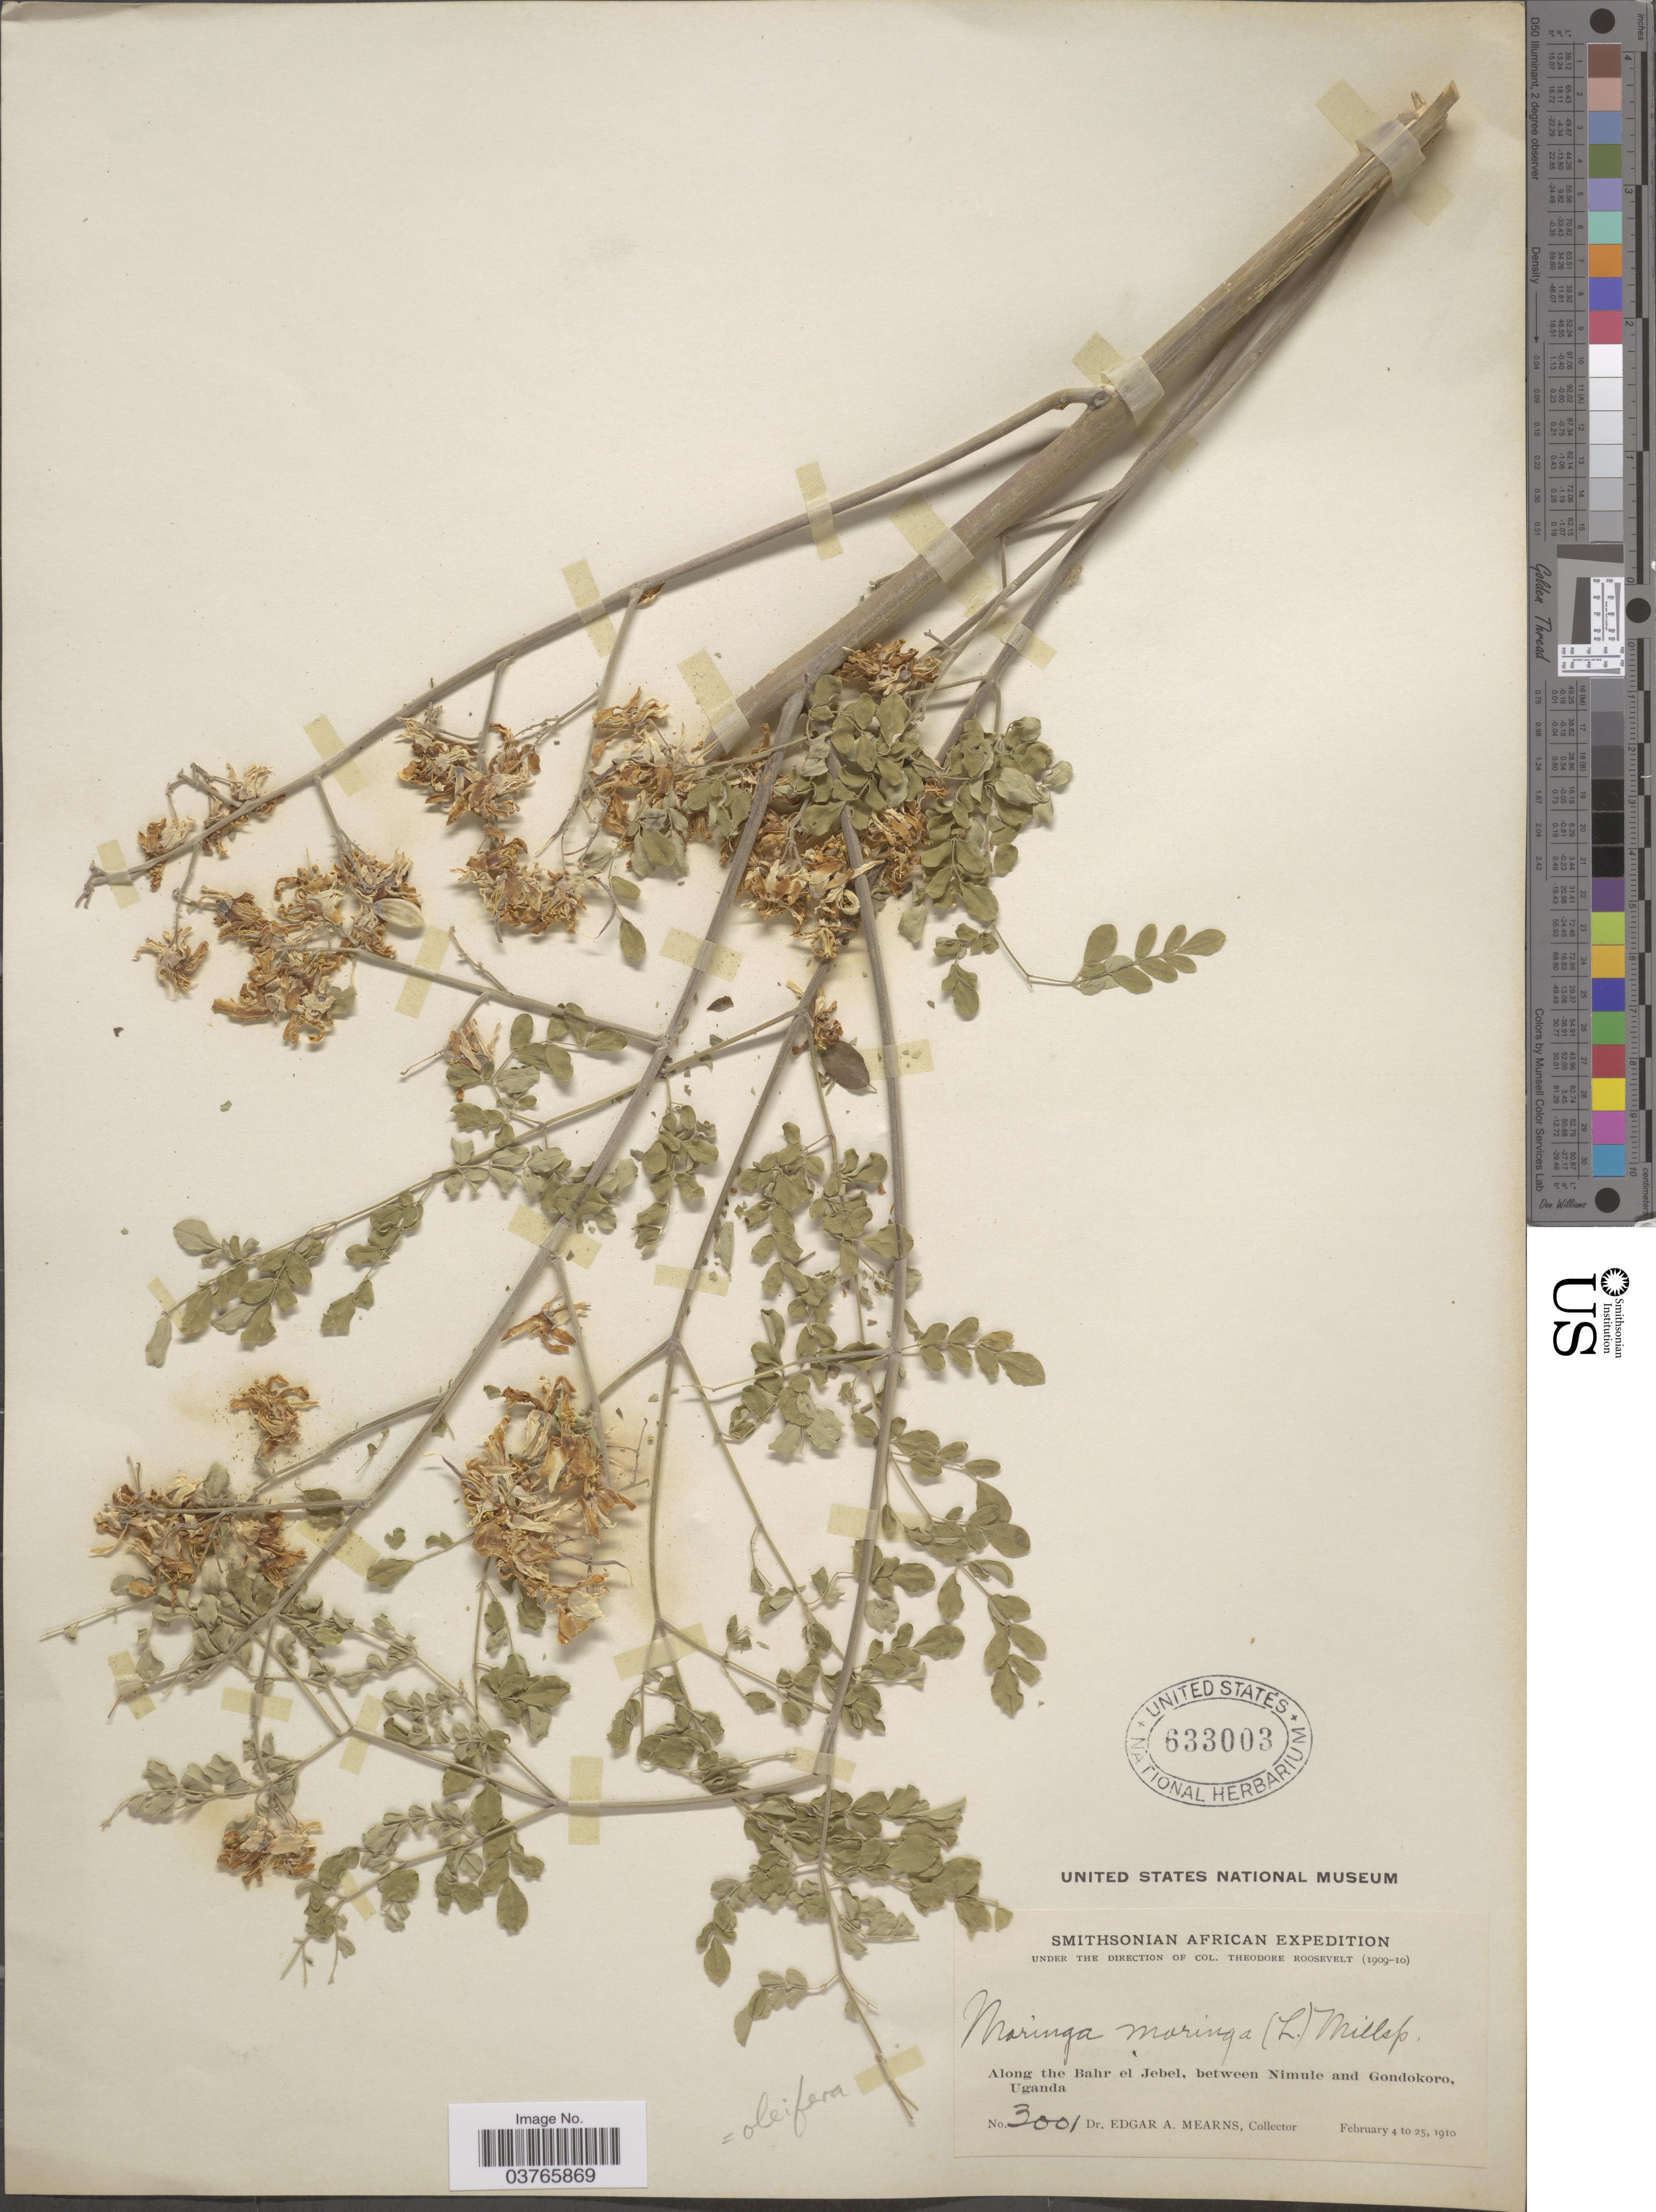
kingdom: Plantae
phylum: Tracheophyta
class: Magnoliopsida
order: Brassicales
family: Moringaceae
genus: Moringa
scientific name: Moringa oleifera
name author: Lam.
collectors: E. A. Mearns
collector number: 3001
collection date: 1910-02-04/1910-02-25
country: Uganda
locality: Along the Bahr el Jebel. between Nimule and Gondokoro.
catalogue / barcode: US 633003